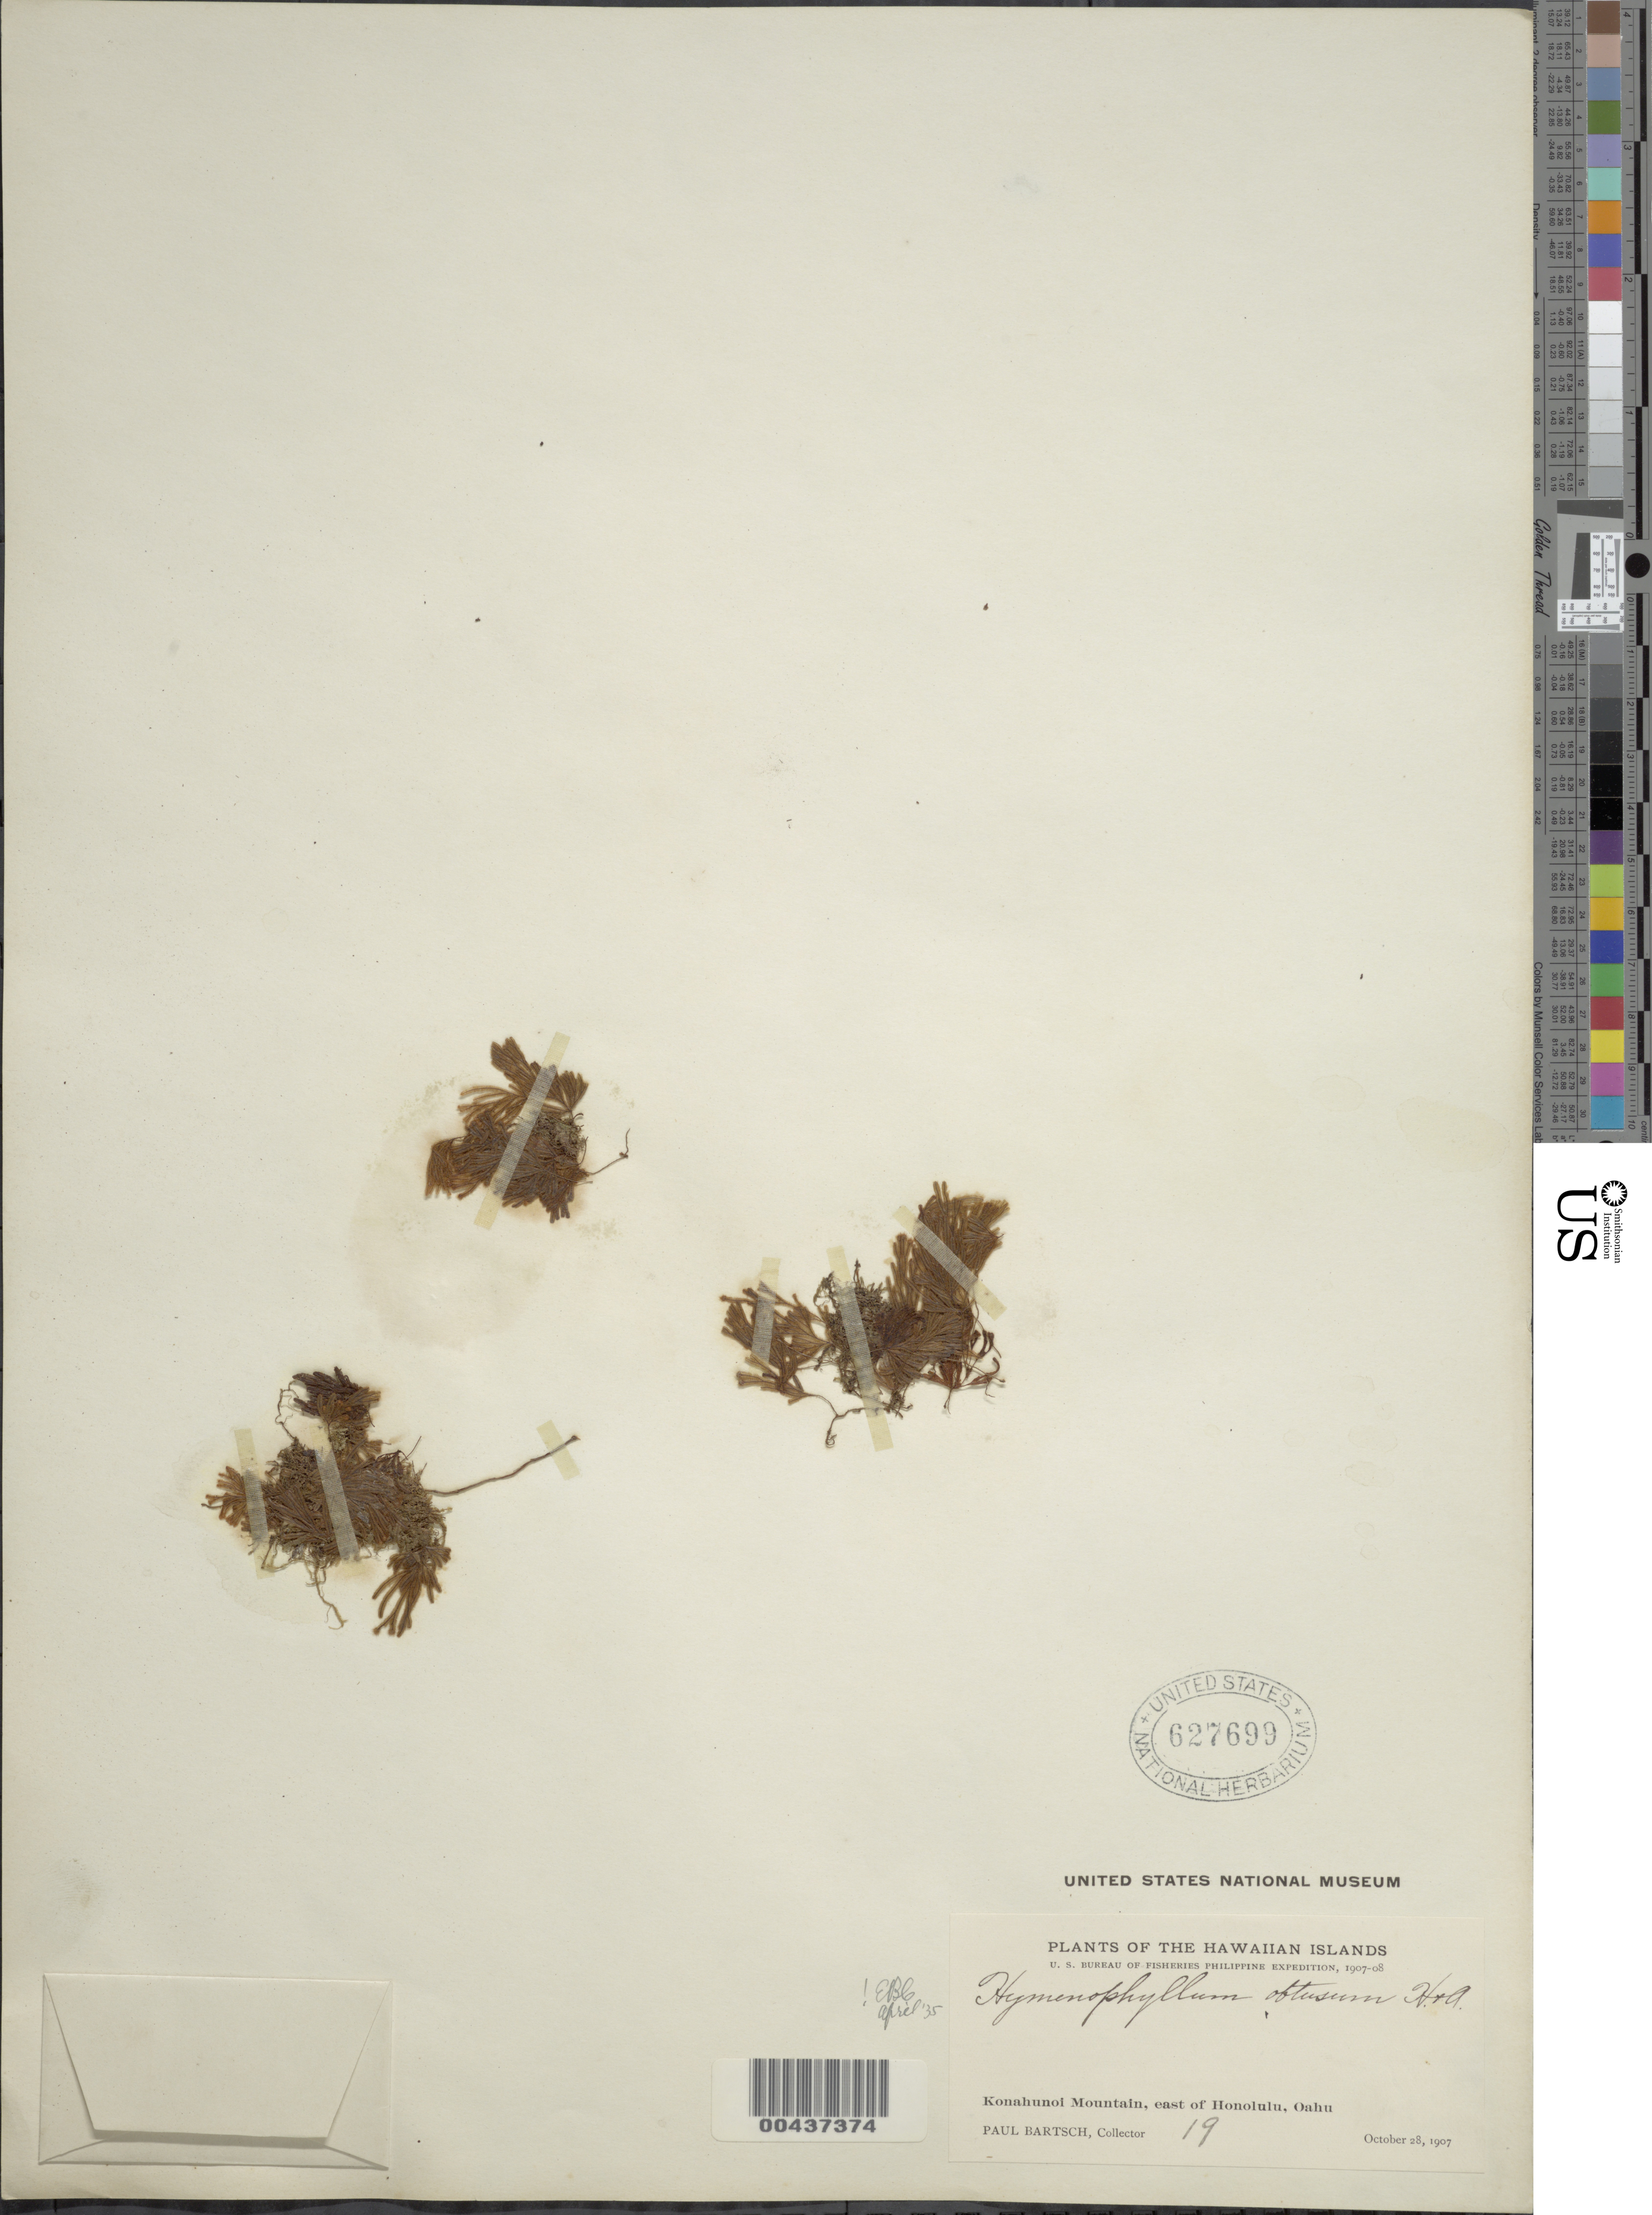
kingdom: Plantae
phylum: Tracheophyta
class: Polypodiopsida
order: Hymenophyllales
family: Hymenophyllaceae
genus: Hymenophyllum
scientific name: Hymenophyllum obtusum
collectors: P. Bartsch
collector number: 19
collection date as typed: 28 Oct 1907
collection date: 1907-10-28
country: United States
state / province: Hawaii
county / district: Honolulu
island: Oahu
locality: Konahunoi Mountain, E of Honolulu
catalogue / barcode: US 627699